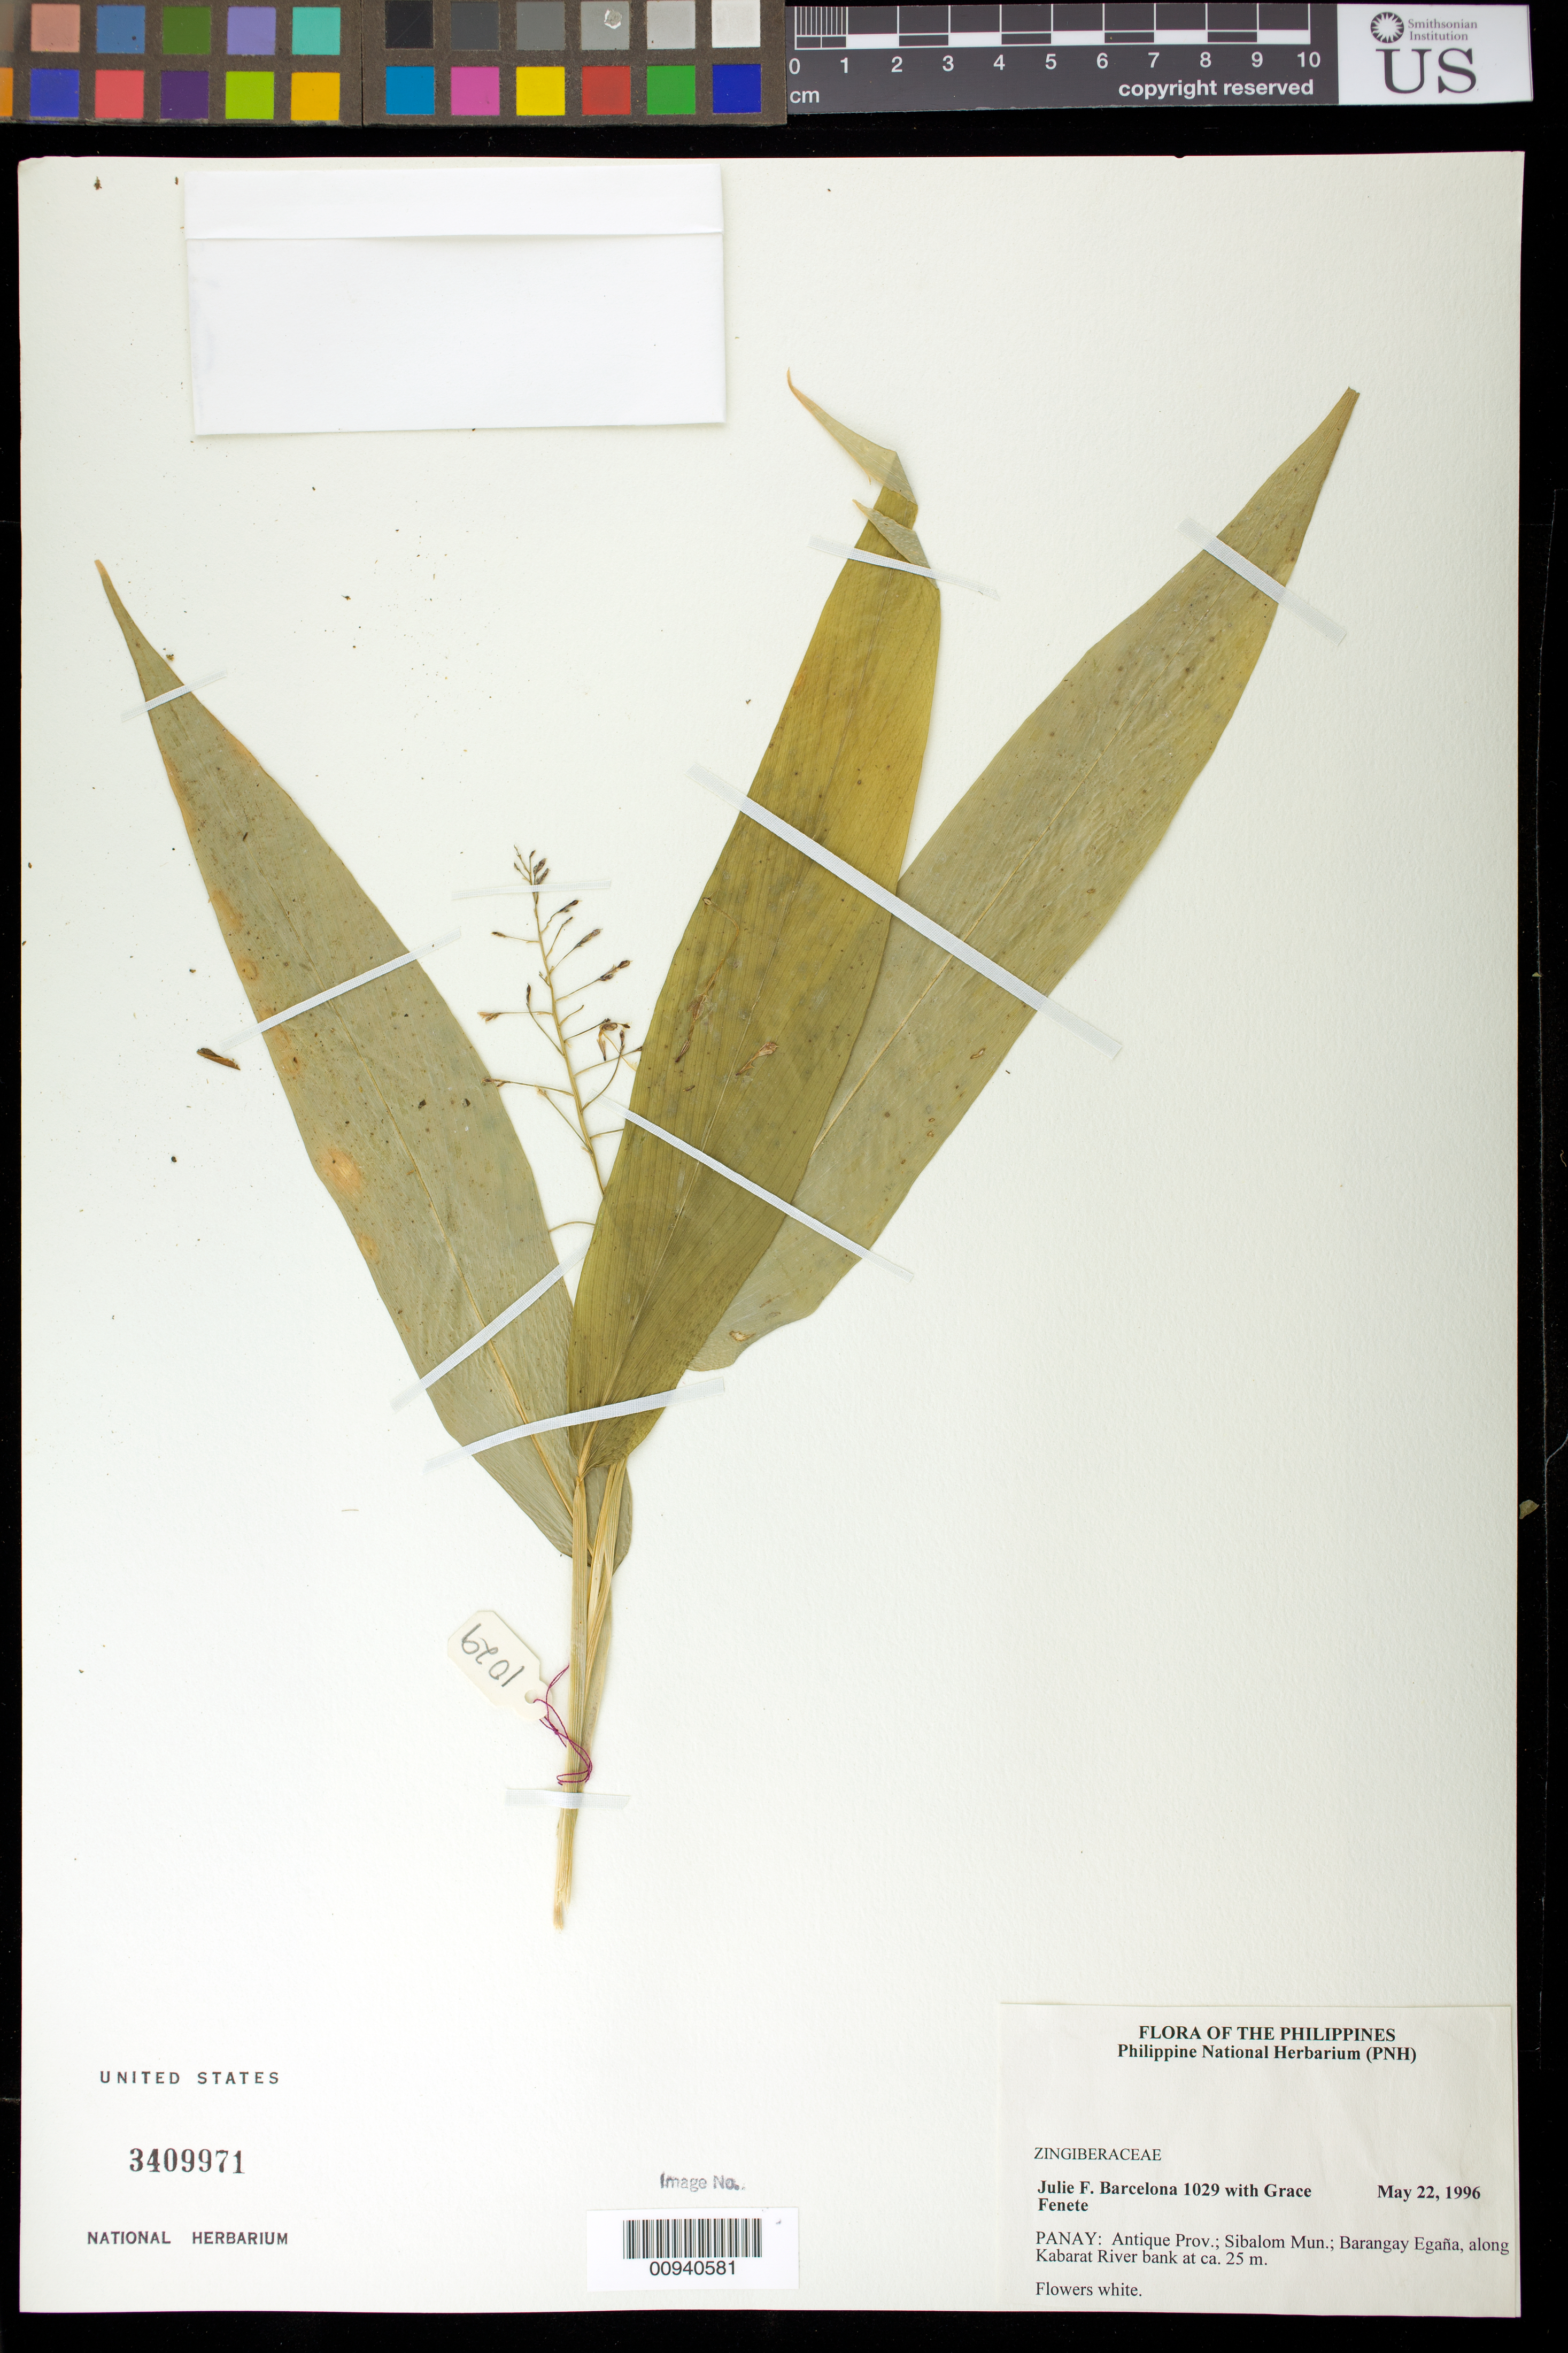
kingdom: Plantae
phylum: Tracheophyta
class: Liliopsida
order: Zingiberales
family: Zingiberaceae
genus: Globba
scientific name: Globba campsophylla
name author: K. Schum.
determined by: Docot, Rudolph Valentino A.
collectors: J. F. Barcelona & G. Fenete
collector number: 1029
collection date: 1996-05-22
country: Philippines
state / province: Western Visayas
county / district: Antique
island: Panay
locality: Barangay Egana, along Kabarat River bank at ca. 25 m.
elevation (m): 25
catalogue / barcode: US 3409971